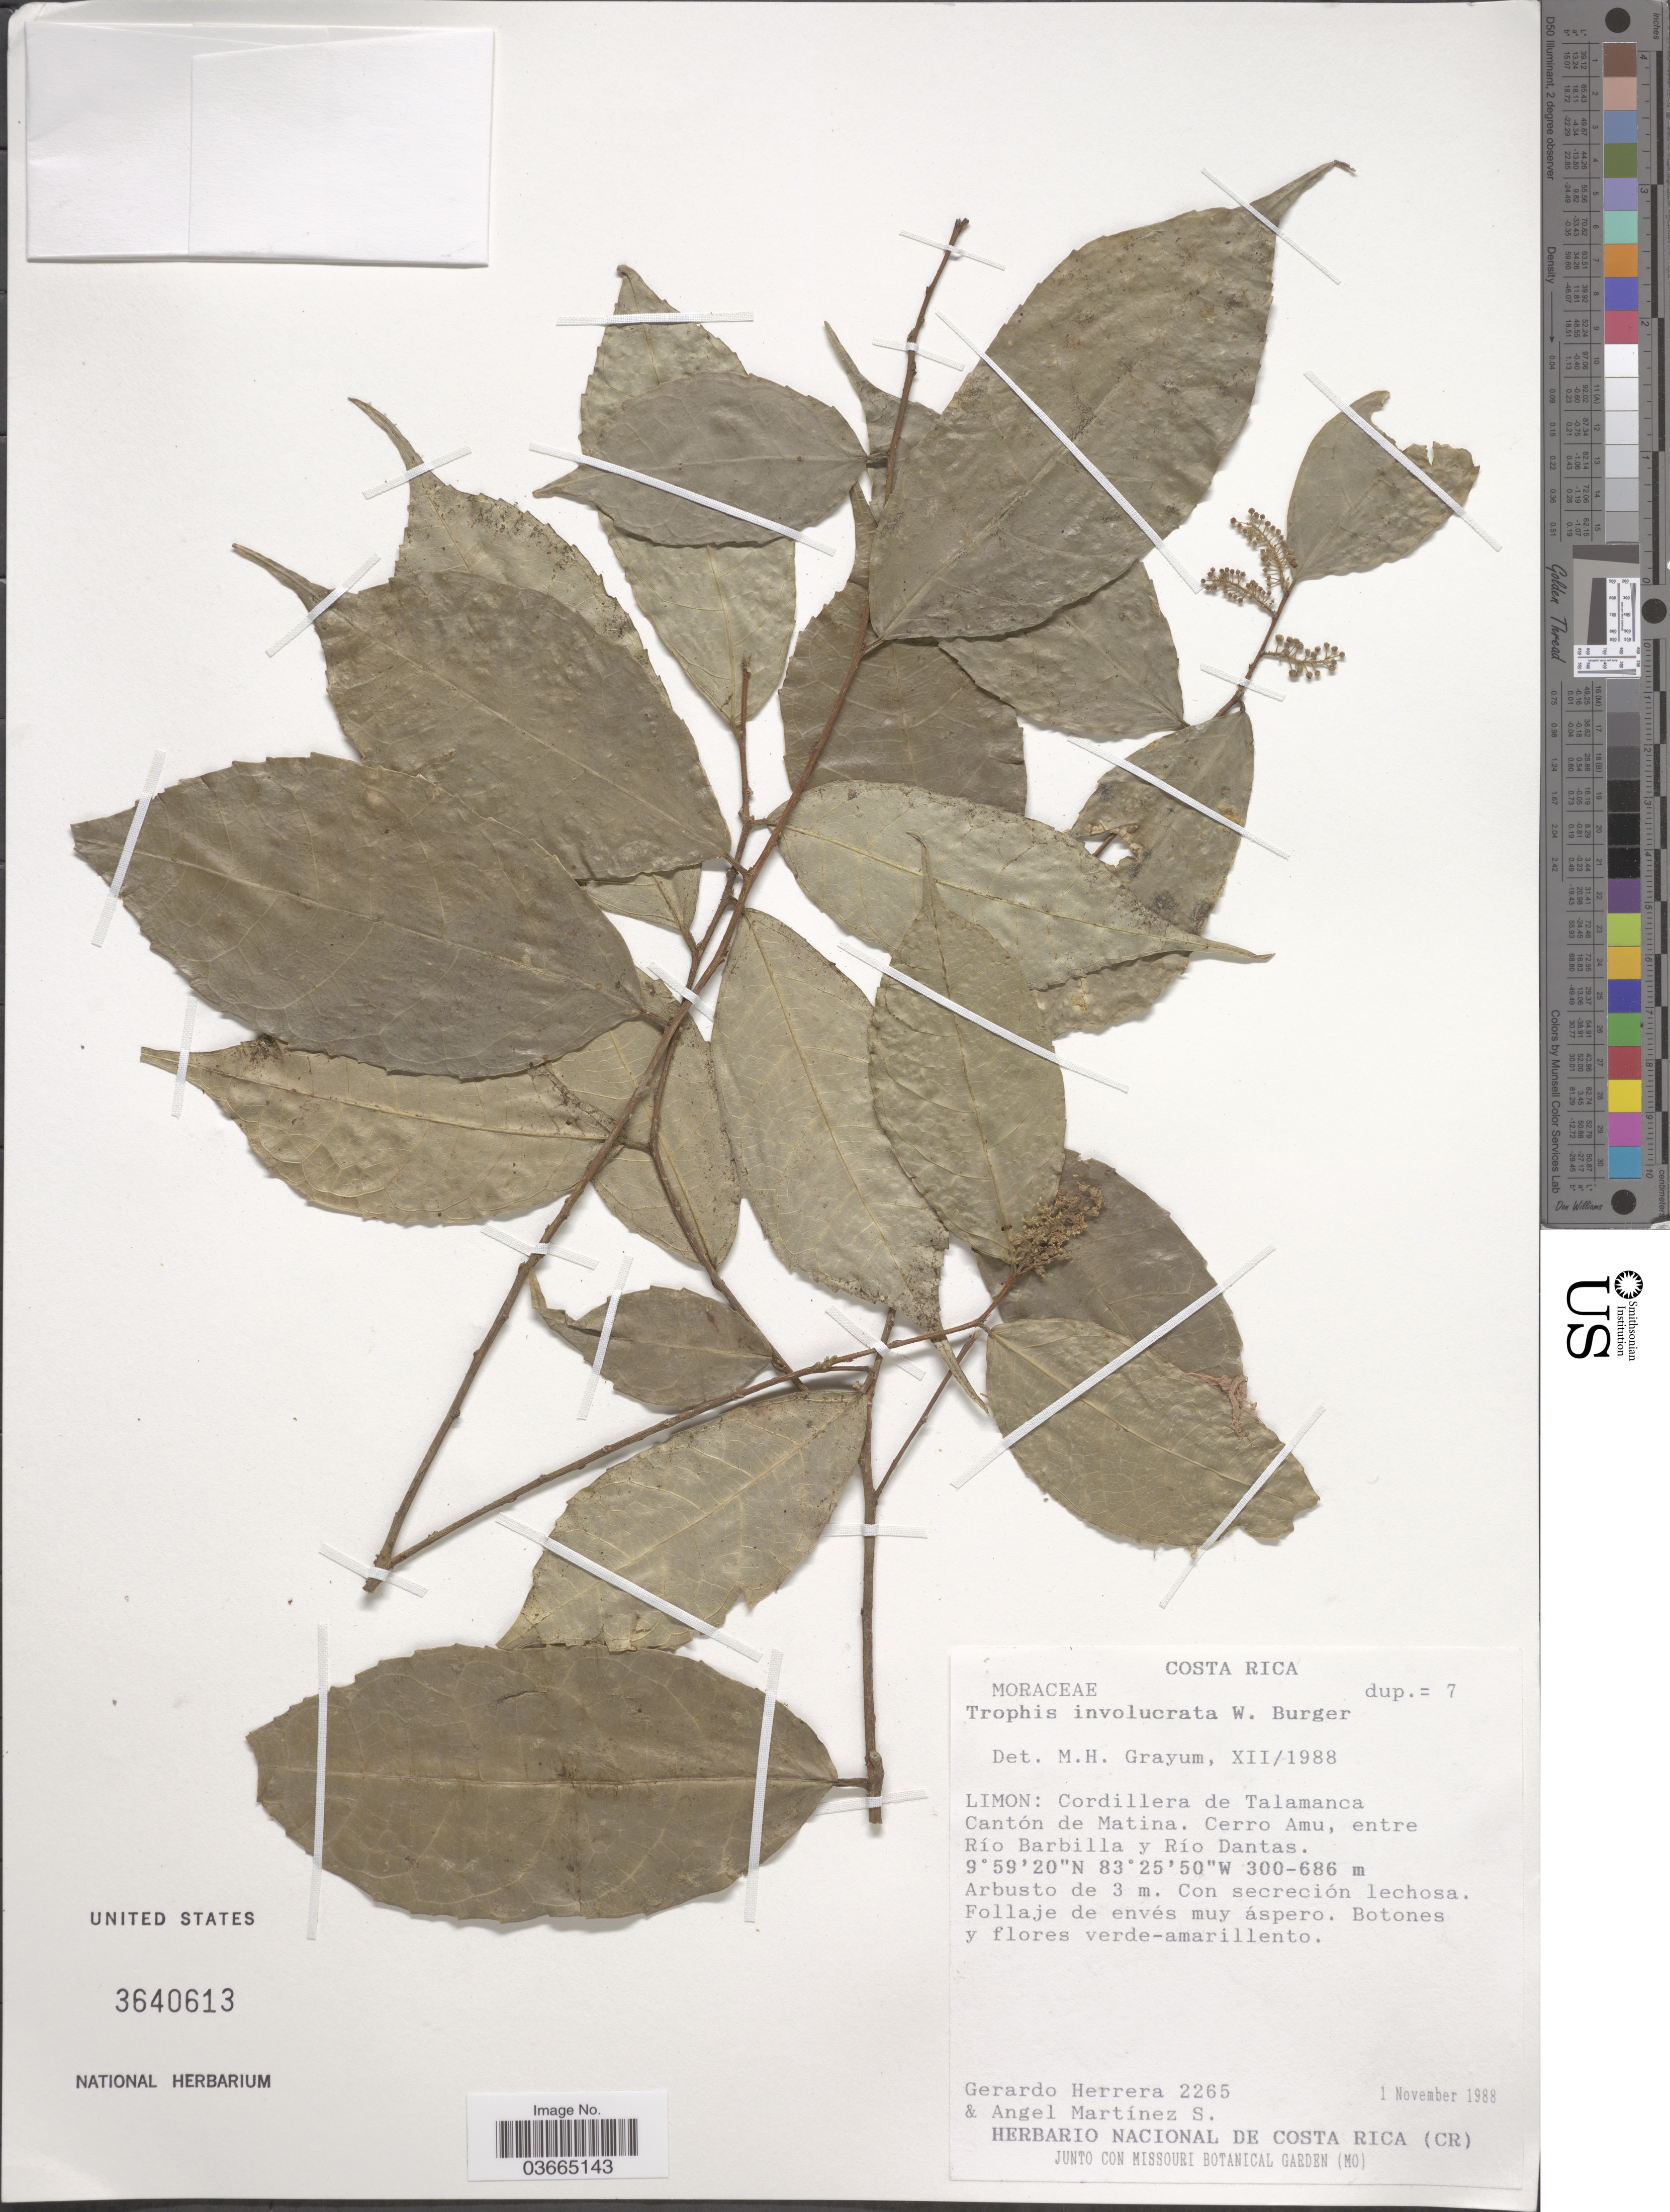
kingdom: Plantae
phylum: Tracheophyta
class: Magnoliopsida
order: Rosales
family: Moraceae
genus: Trophis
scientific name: Trophis involucrata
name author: W.C. Burger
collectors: G. Herrera & A. Martínez S.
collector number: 2265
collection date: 1988-11-01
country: Costa Rica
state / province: Limón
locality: Cordillera de Talamanca. Cantón de Matina. Cerro Amu, entre Río Barbilla y Río Dantas.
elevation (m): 300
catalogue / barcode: US 3640613